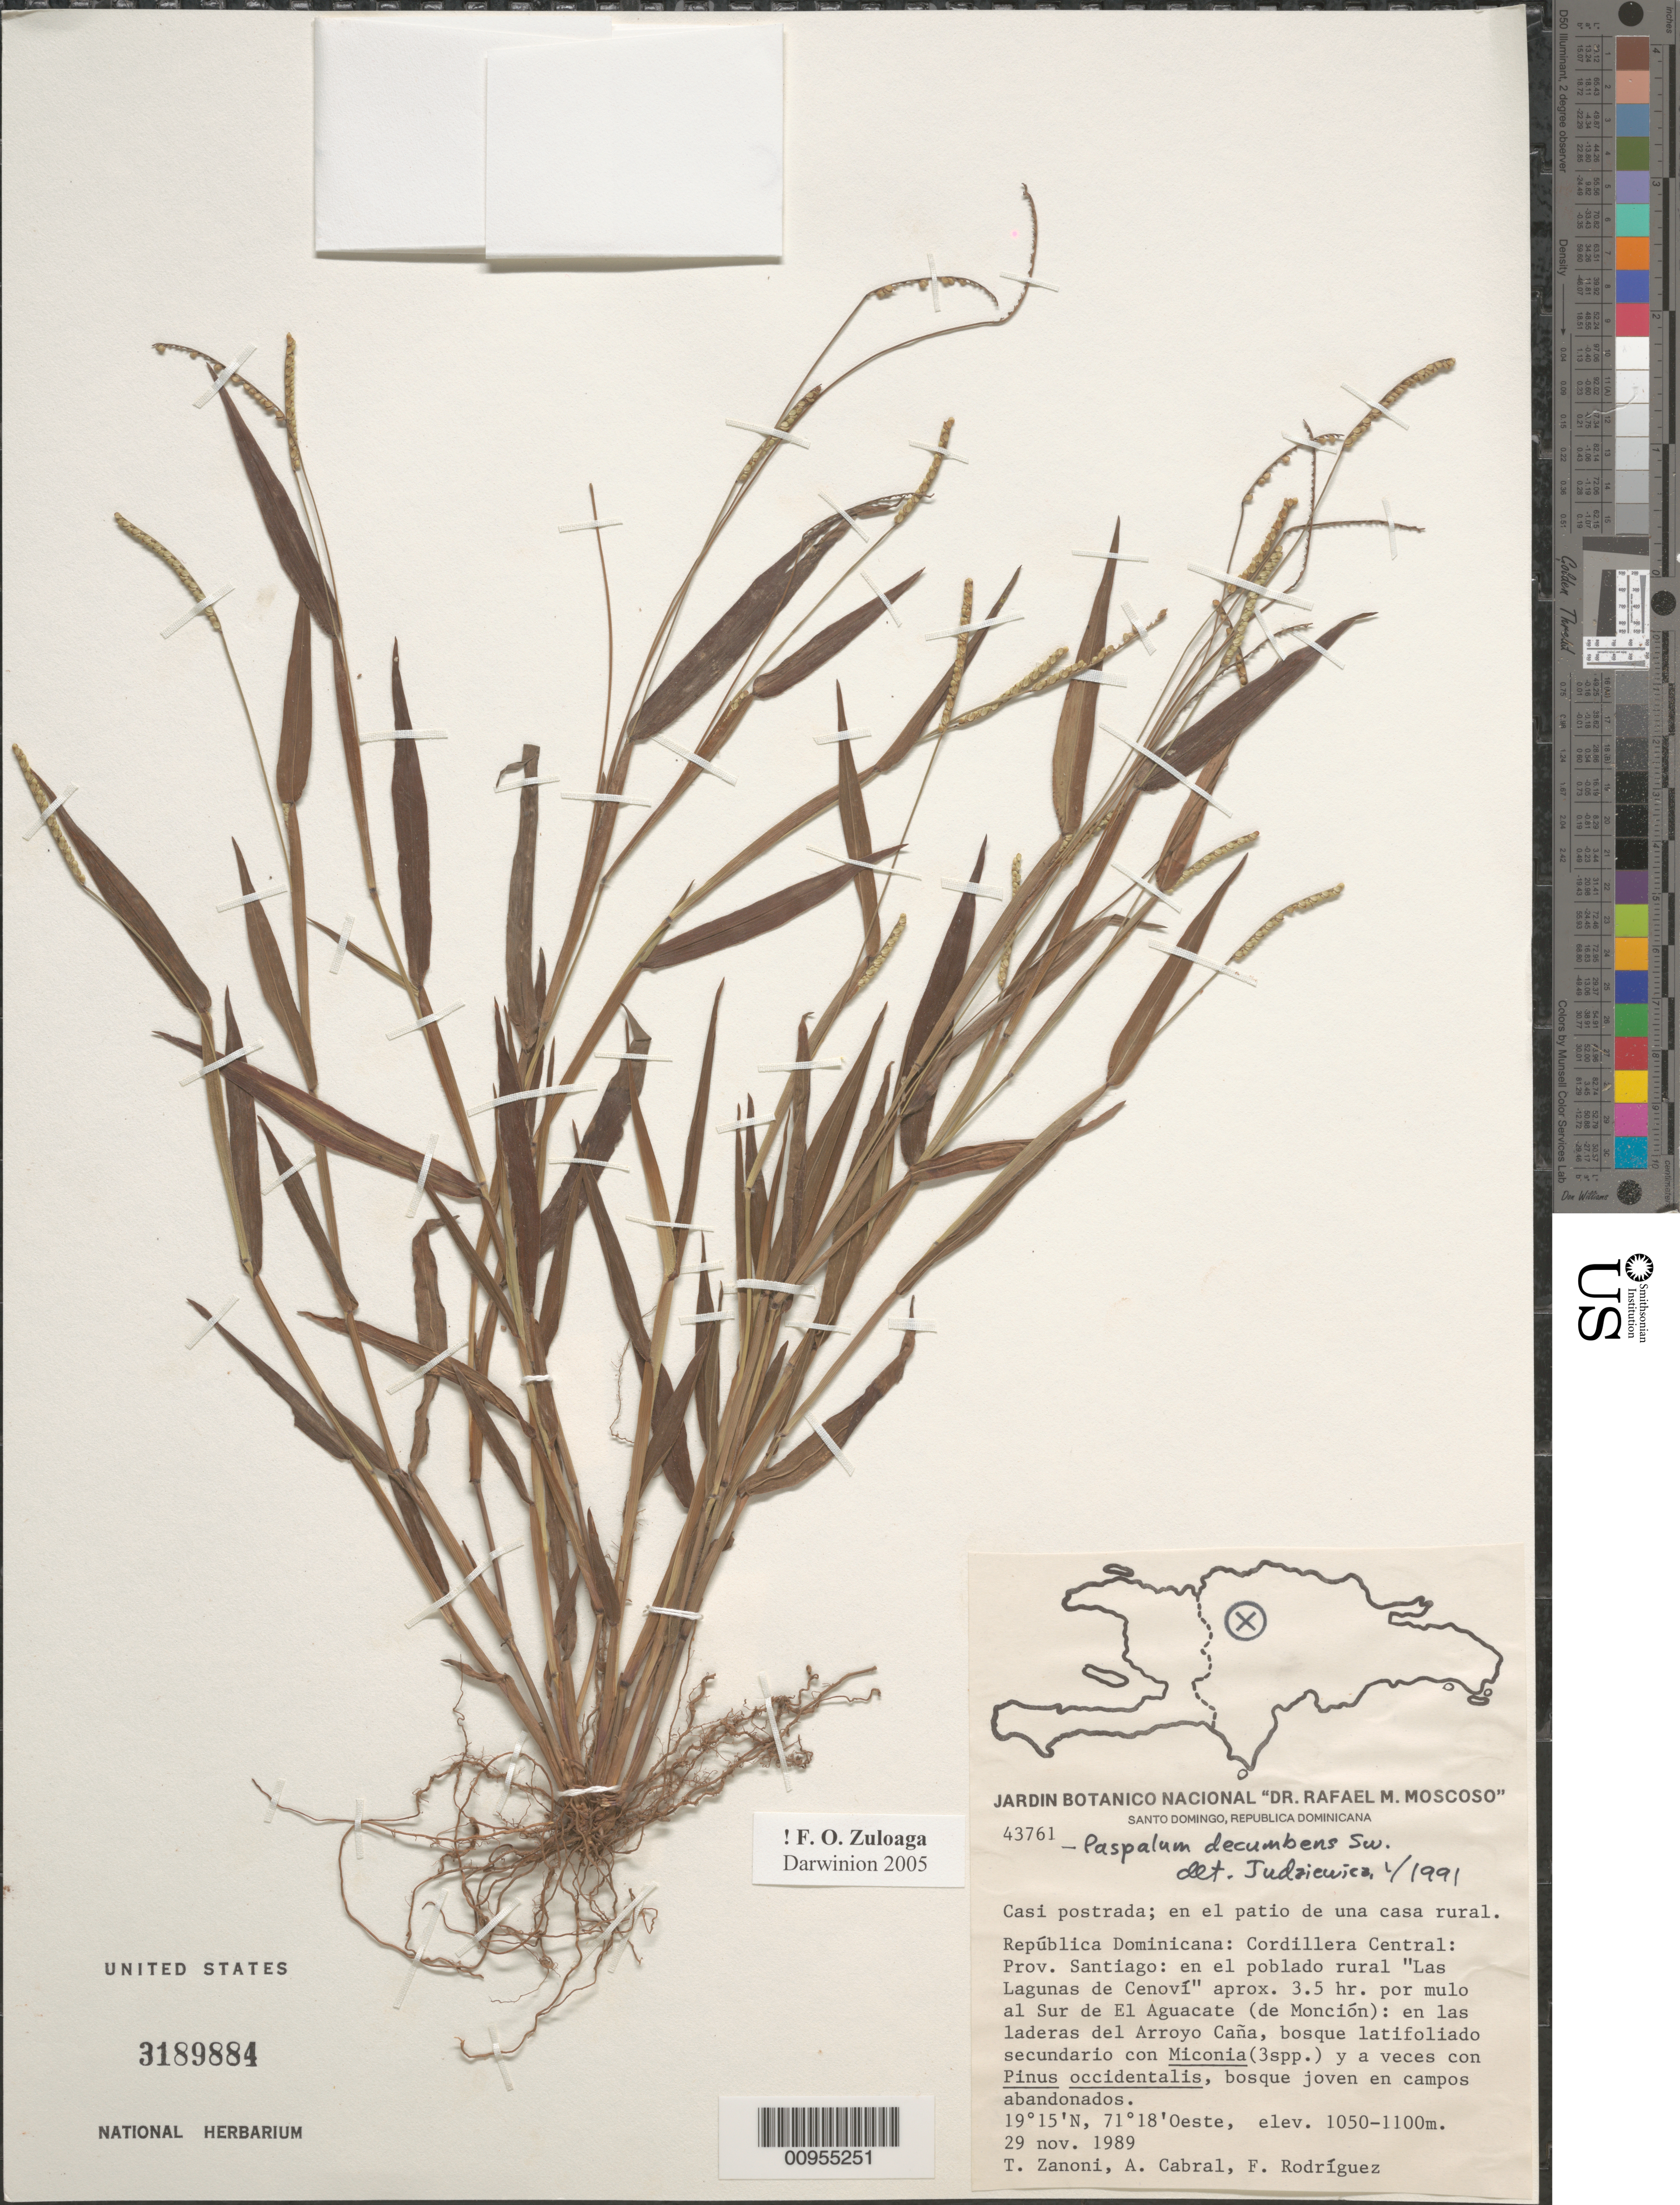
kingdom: Plantae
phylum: Tracheophyta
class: Liliopsida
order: Poales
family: Poaceae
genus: Paspalum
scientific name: Paspalum decumbens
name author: Sw.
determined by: Zuloaga, F. O.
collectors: T. A. Zanoni, A. Cabral & F. Rodriguez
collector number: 43761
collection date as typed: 29 Nov 1989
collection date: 1989-11-29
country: Dominican Republic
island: Hispaniola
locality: Prov. Santiago: Cordillera Central, en el poblado rural "Las Lagunas de Cenoví" aprox. 3.5 hr. por mulo al Sur de El Aguacate (de Monción): en las laderas del Arroyo Caña.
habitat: Bosque latifoliado secundario con Miconia (3 spp.) y a veces con Pinus occidentalis, bosque joven en campos abandonados.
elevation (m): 1050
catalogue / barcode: US 3189884